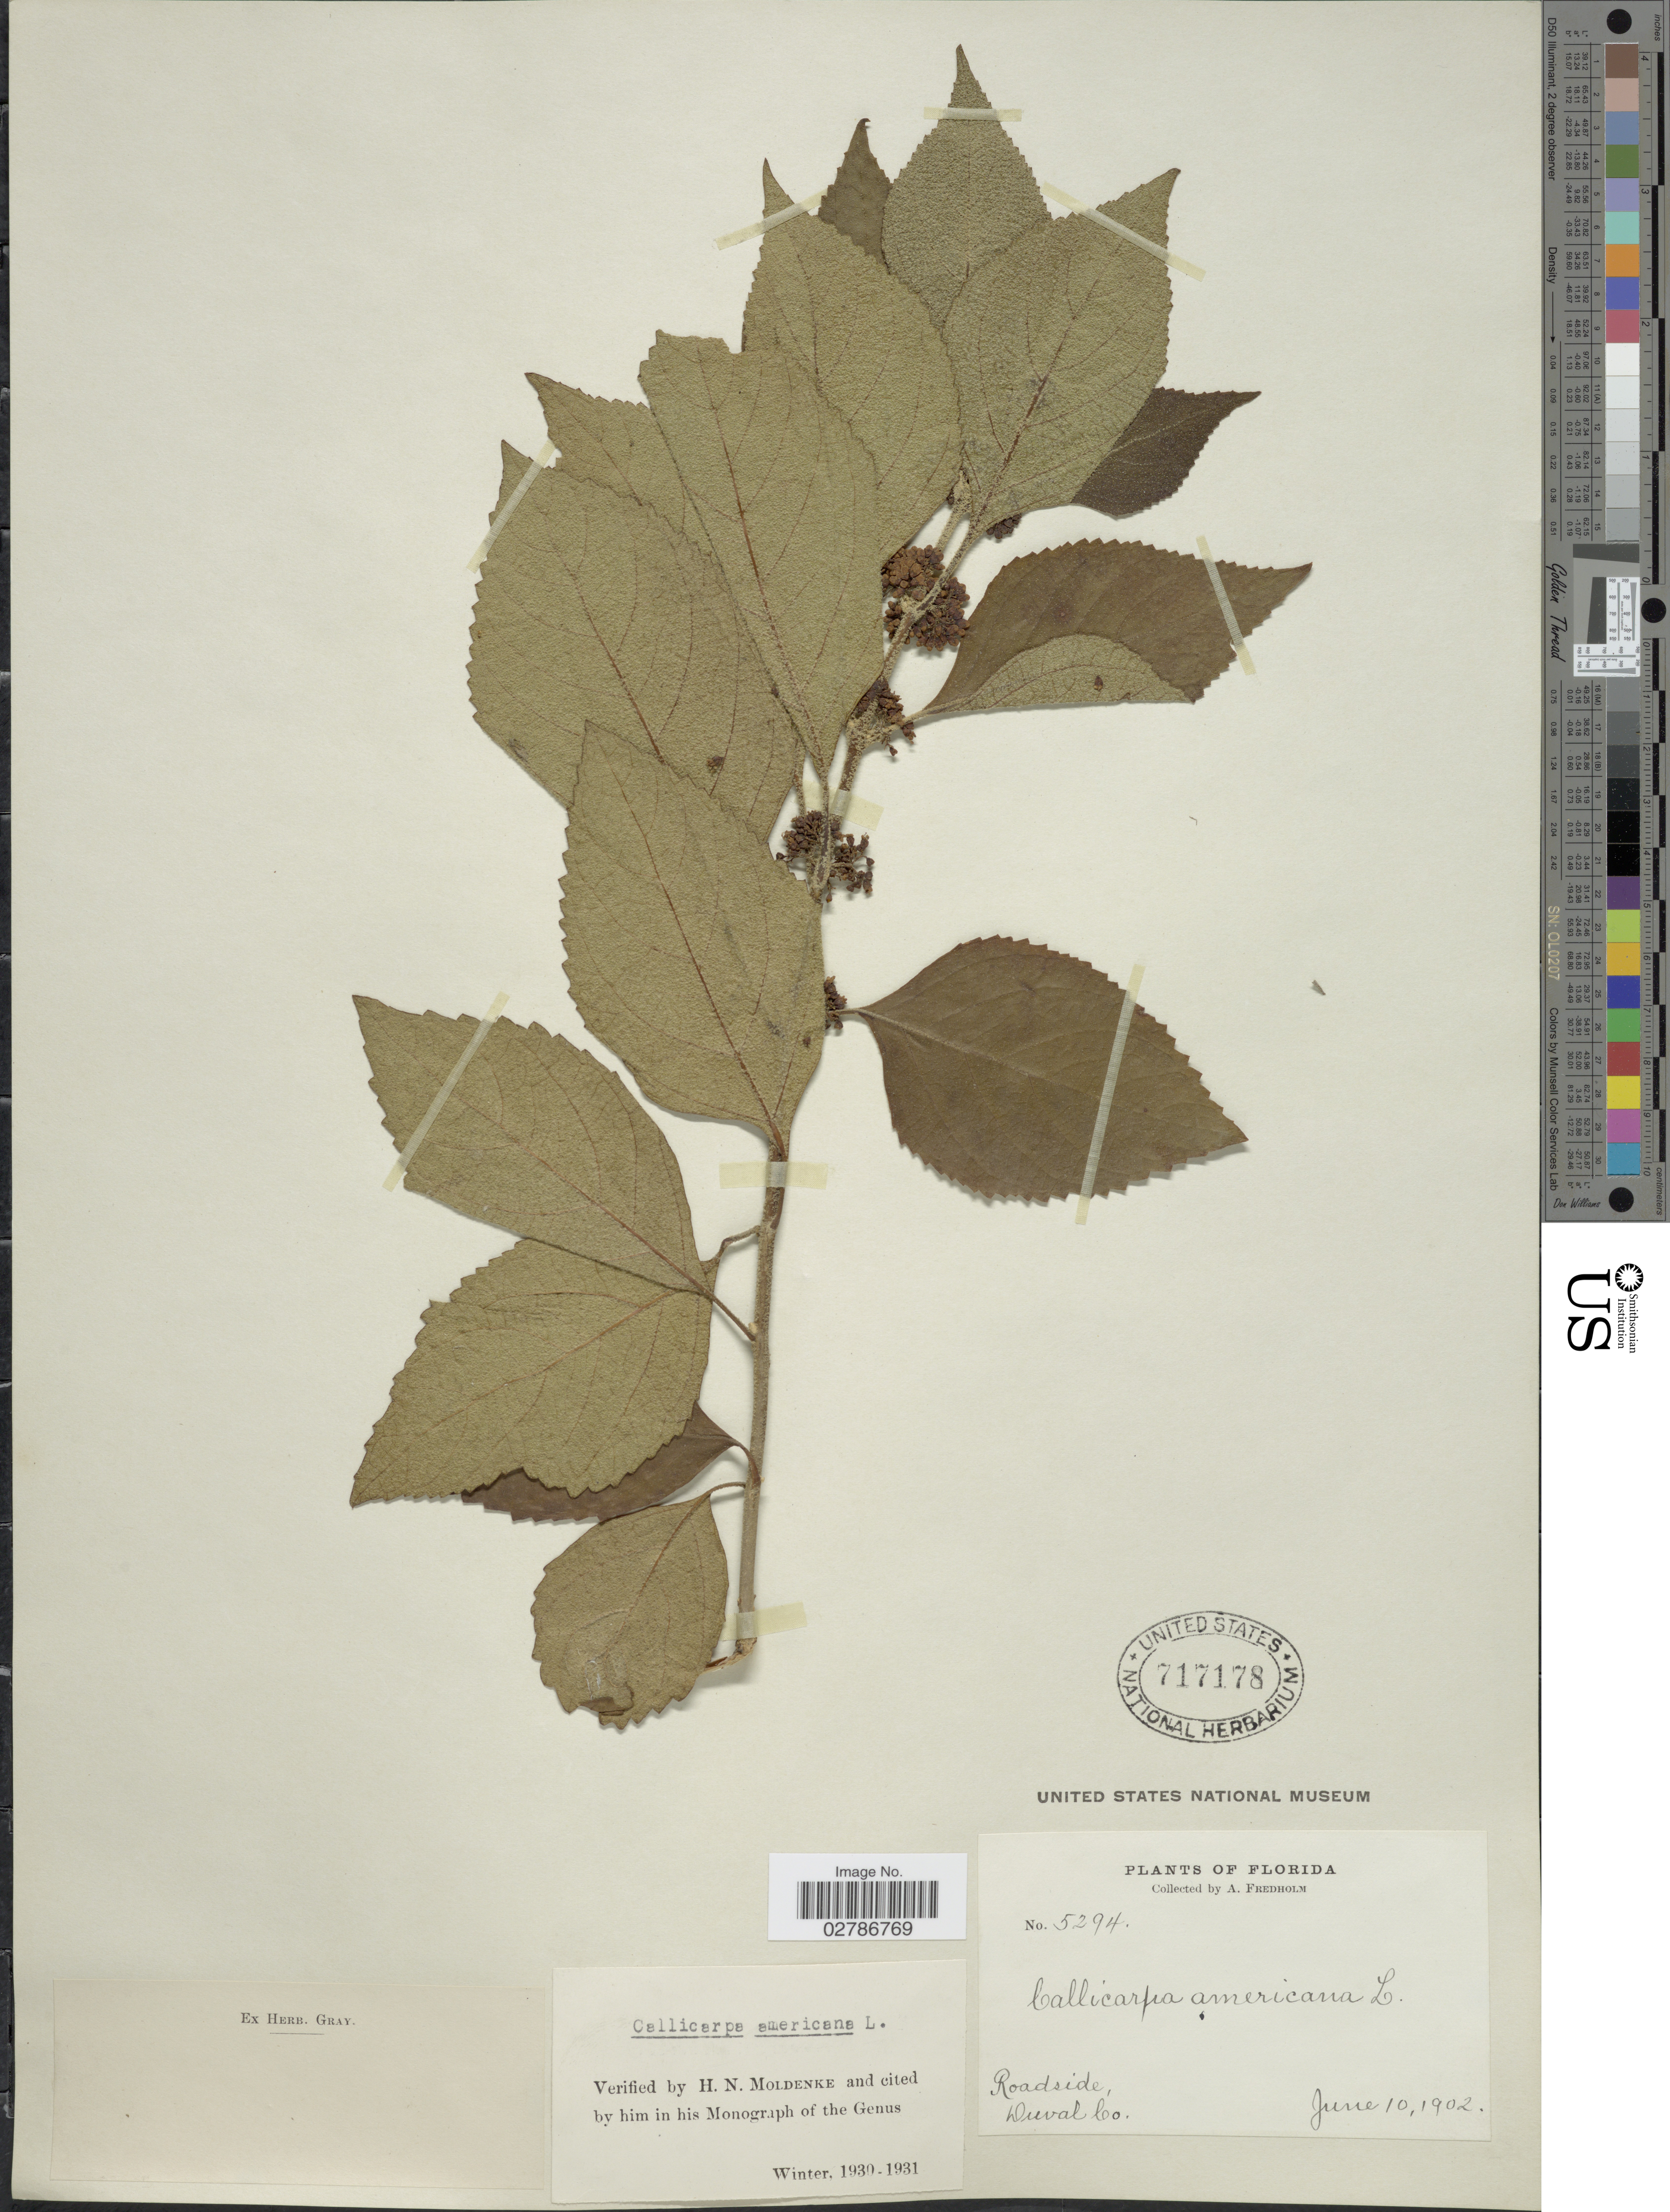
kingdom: Plantae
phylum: Tracheophyta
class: Magnoliopsida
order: Lamiales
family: Lamiaceae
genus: Callicarpa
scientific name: Callicarpa americana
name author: L.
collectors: A. Fredholm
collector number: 5294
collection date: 1902-06-10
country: United States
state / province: Florida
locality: Roadside, Duval Co.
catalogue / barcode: US 717178